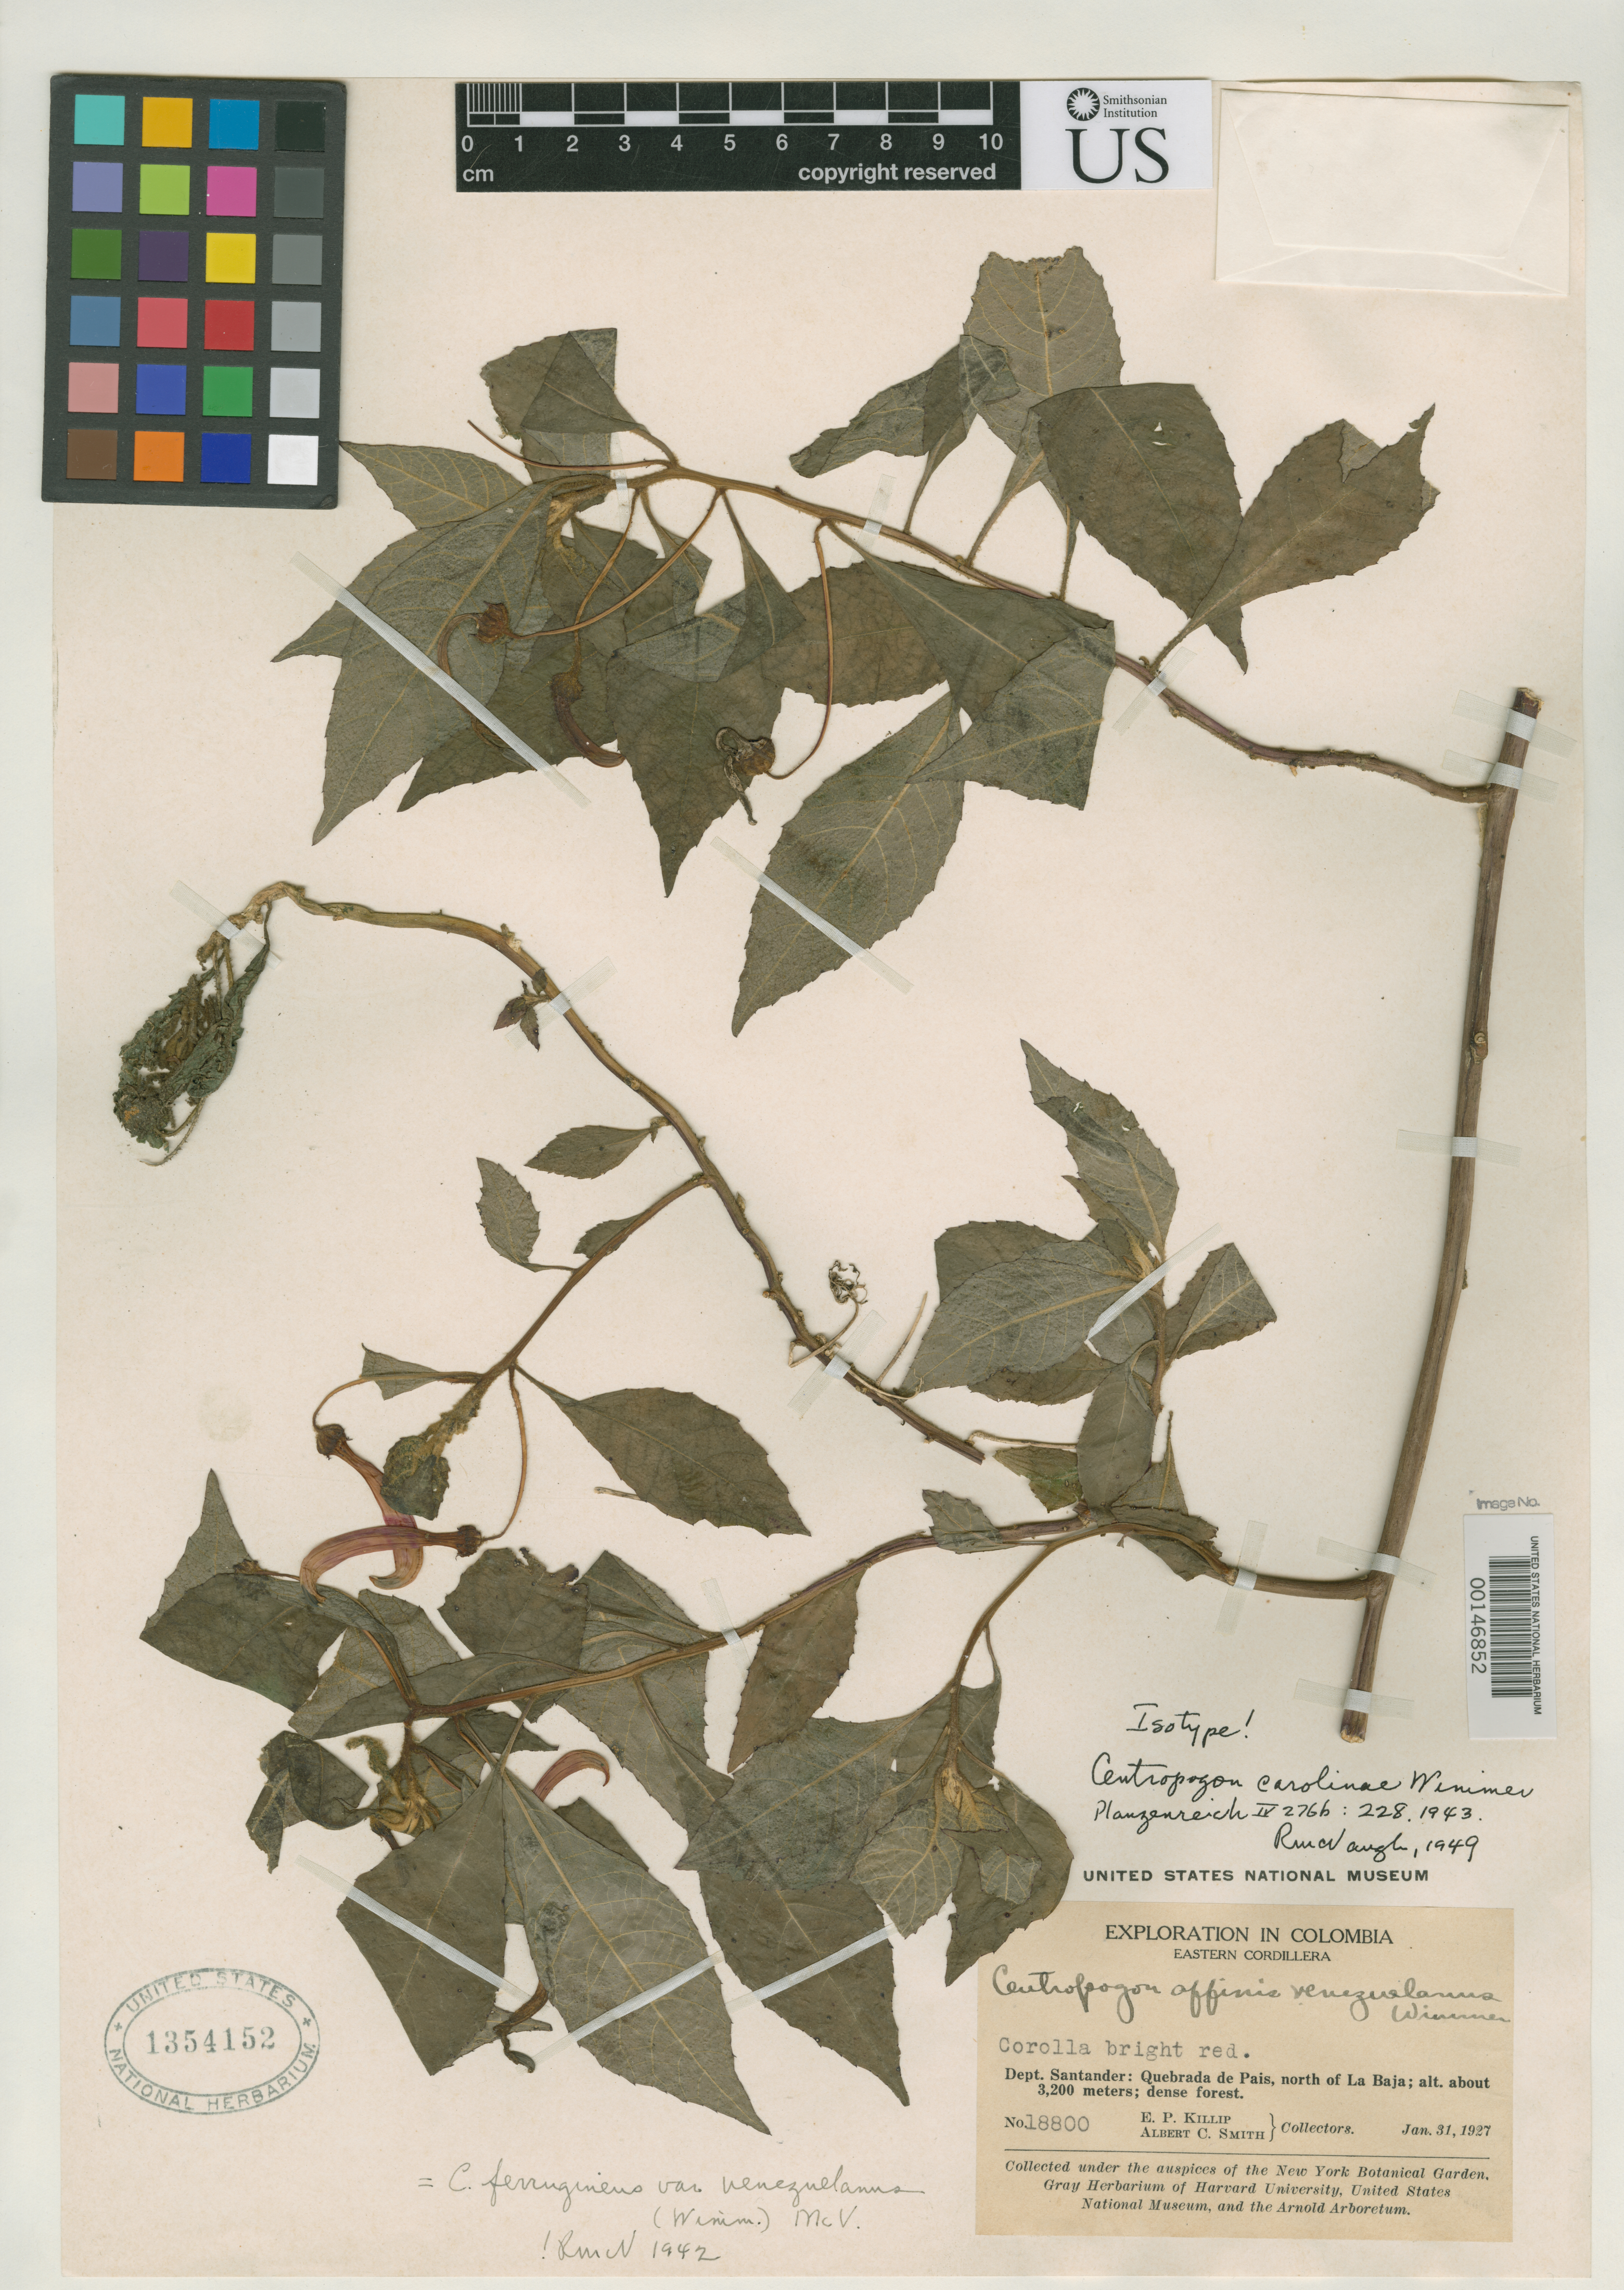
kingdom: Plantae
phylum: Tracheophyta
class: Magnoliopsida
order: Asterales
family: Campanulaceae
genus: Centropogon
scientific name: Centropogon carolinae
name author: E. Wimm. in Engl.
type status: Isotype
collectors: E. P. Killip & A. C. Smith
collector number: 18800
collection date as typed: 31 Jan 1927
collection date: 1927-01-31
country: Colombia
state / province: Santander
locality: Quebrada de Pais.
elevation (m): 3200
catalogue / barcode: US 1354152